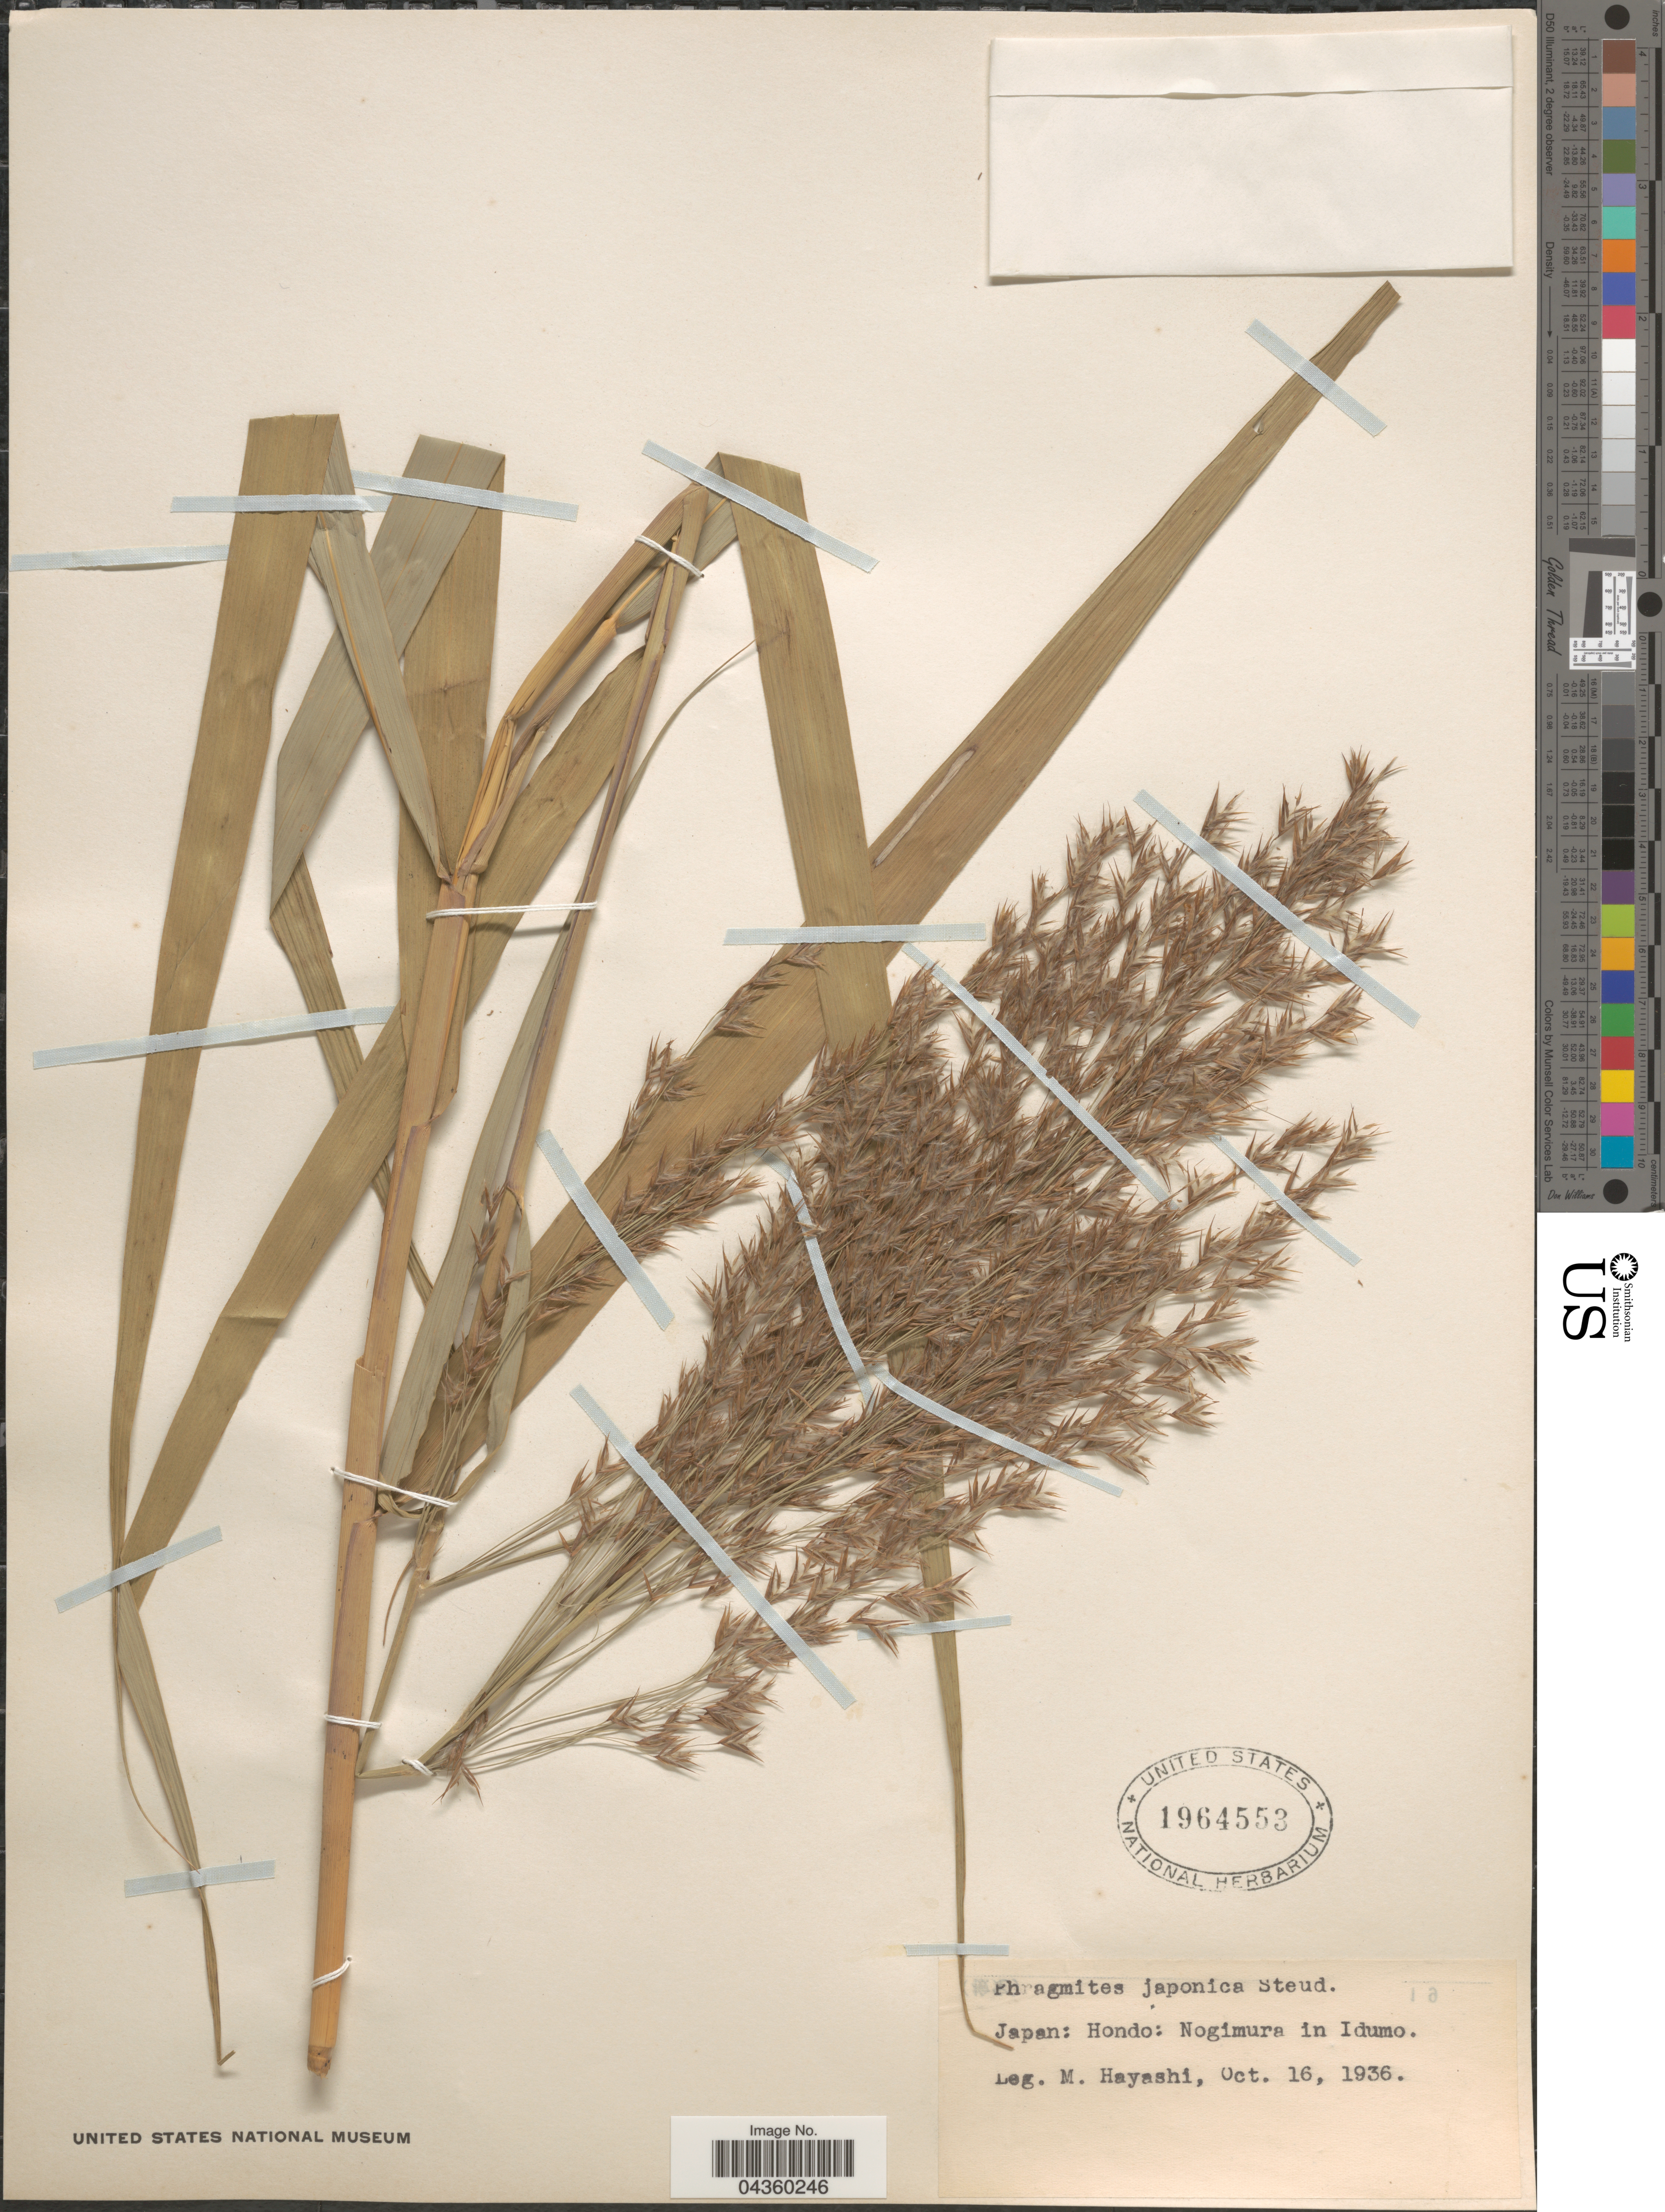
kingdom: Plantae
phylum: Tracheophyta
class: Liliopsida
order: Poales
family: Poaceae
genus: Phragmites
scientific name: Phragmites japonicus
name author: Steud.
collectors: Hayashi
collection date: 1936-10-16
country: Japan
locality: Hondo: Nogimura in Idumo.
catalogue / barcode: US 1964553